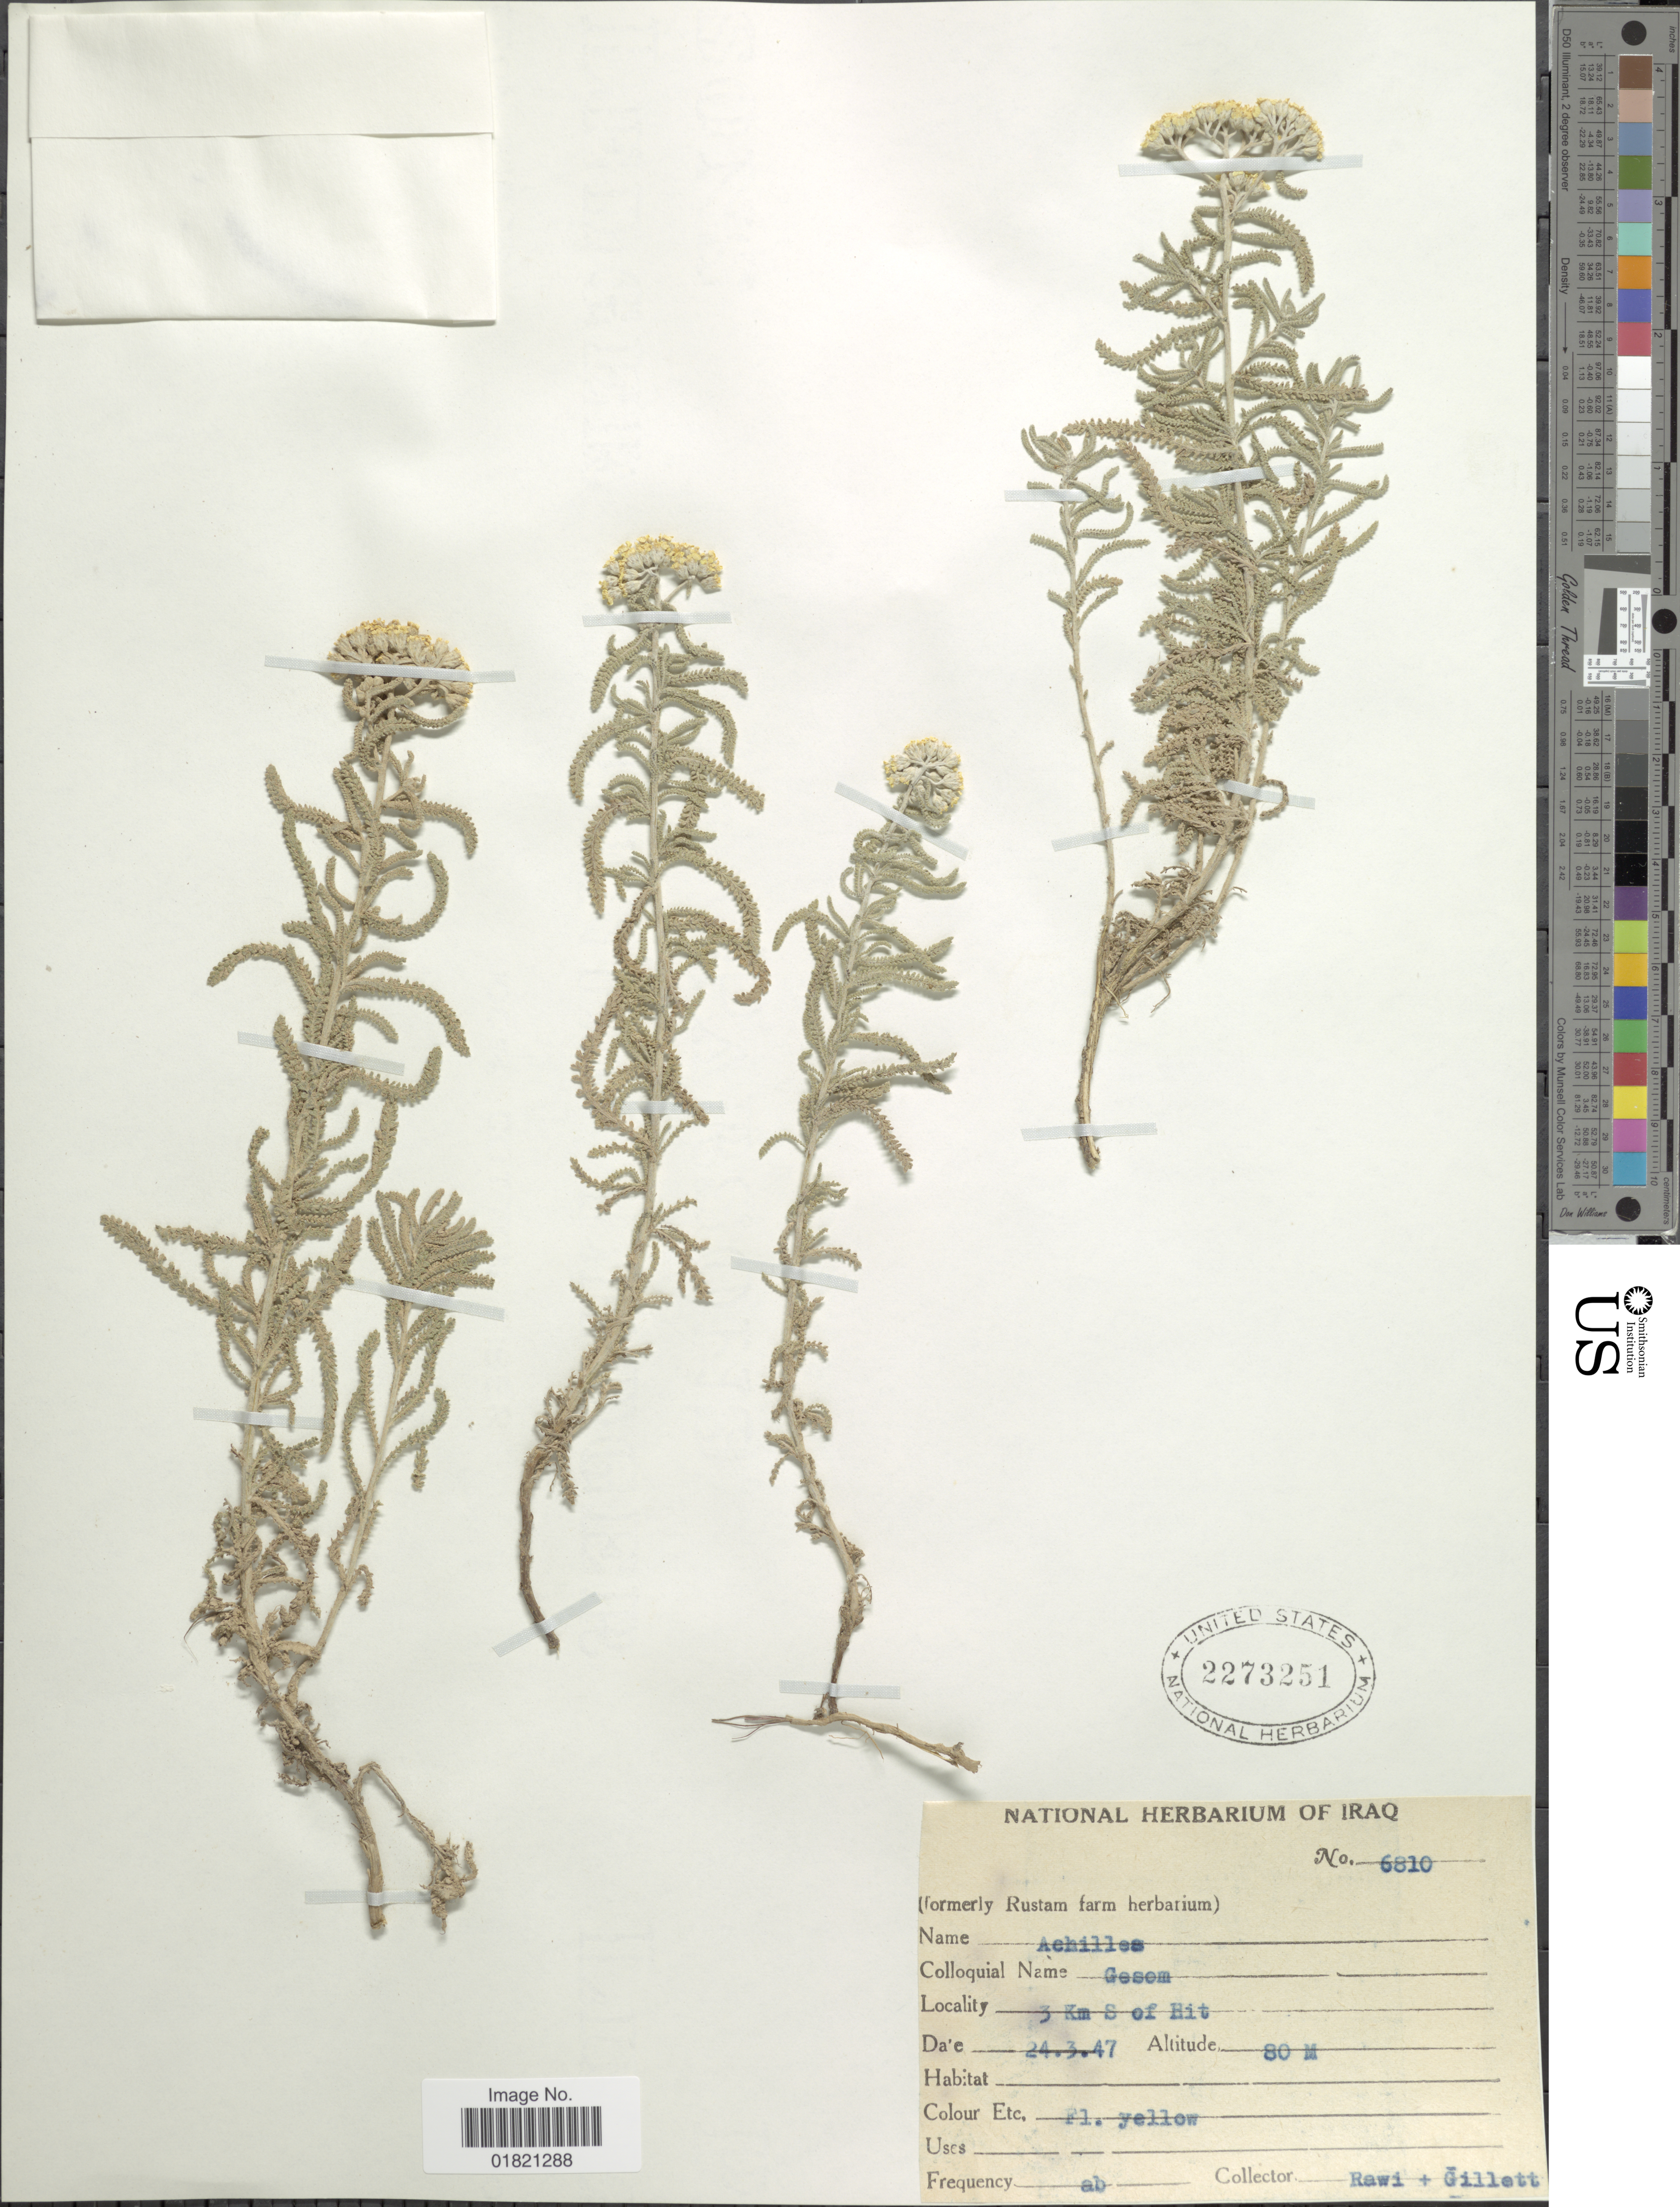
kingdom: Plantae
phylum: Tracheophyta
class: Magnoliopsida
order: Asterales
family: Asteraceae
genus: Achillea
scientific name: Achillea sp.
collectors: -. Rawi & Gillett, --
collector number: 6810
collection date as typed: Transcribed d/m/y: 24/3/47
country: Iraq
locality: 3 Km S of Hit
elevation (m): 80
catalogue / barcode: US 2273251